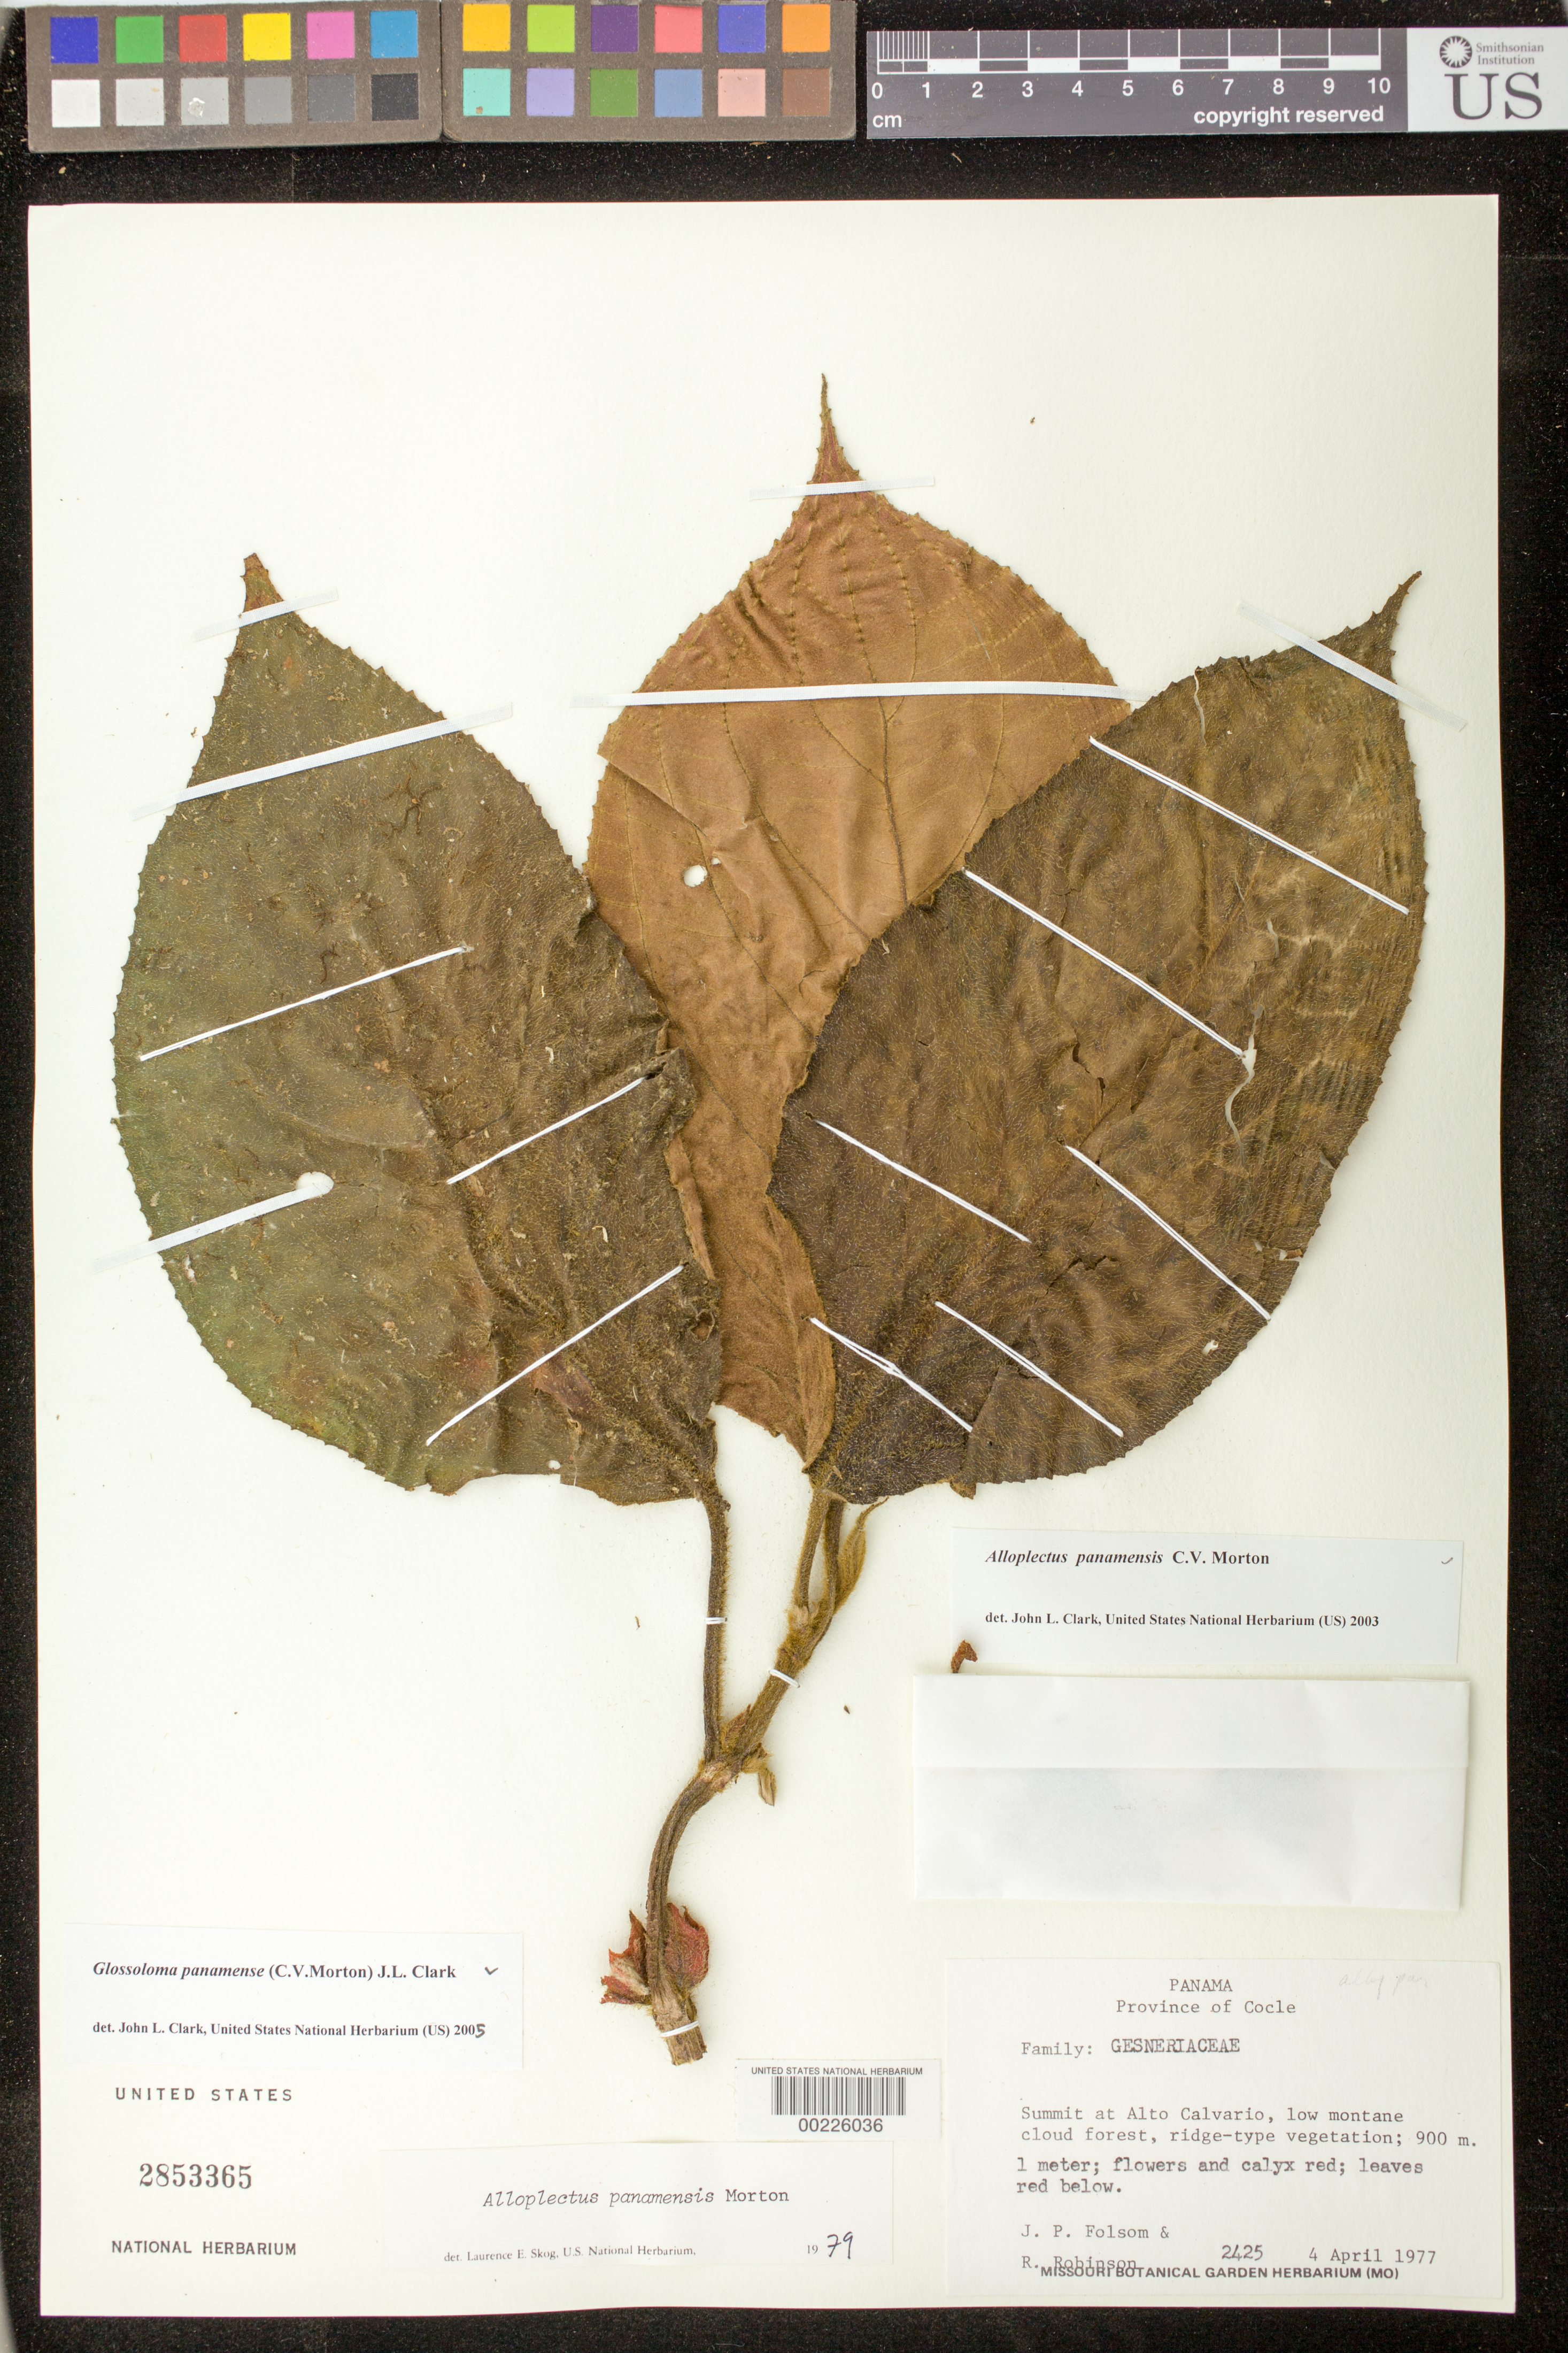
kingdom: Plantae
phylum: Tracheophyta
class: Magnoliopsida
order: Lamiales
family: Gesneriaceae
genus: Glossoloma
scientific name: Glossoloma panamense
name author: (C.V. Morton) J.L. Clark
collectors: J. P. Folsom & R. Robinson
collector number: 2425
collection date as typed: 04 Apr 1977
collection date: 1977-04-04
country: Panama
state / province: Coclé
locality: Summit at Alto Calvario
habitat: Low montane cloud forest, ridge-type vegetation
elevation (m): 900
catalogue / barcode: US 2853365